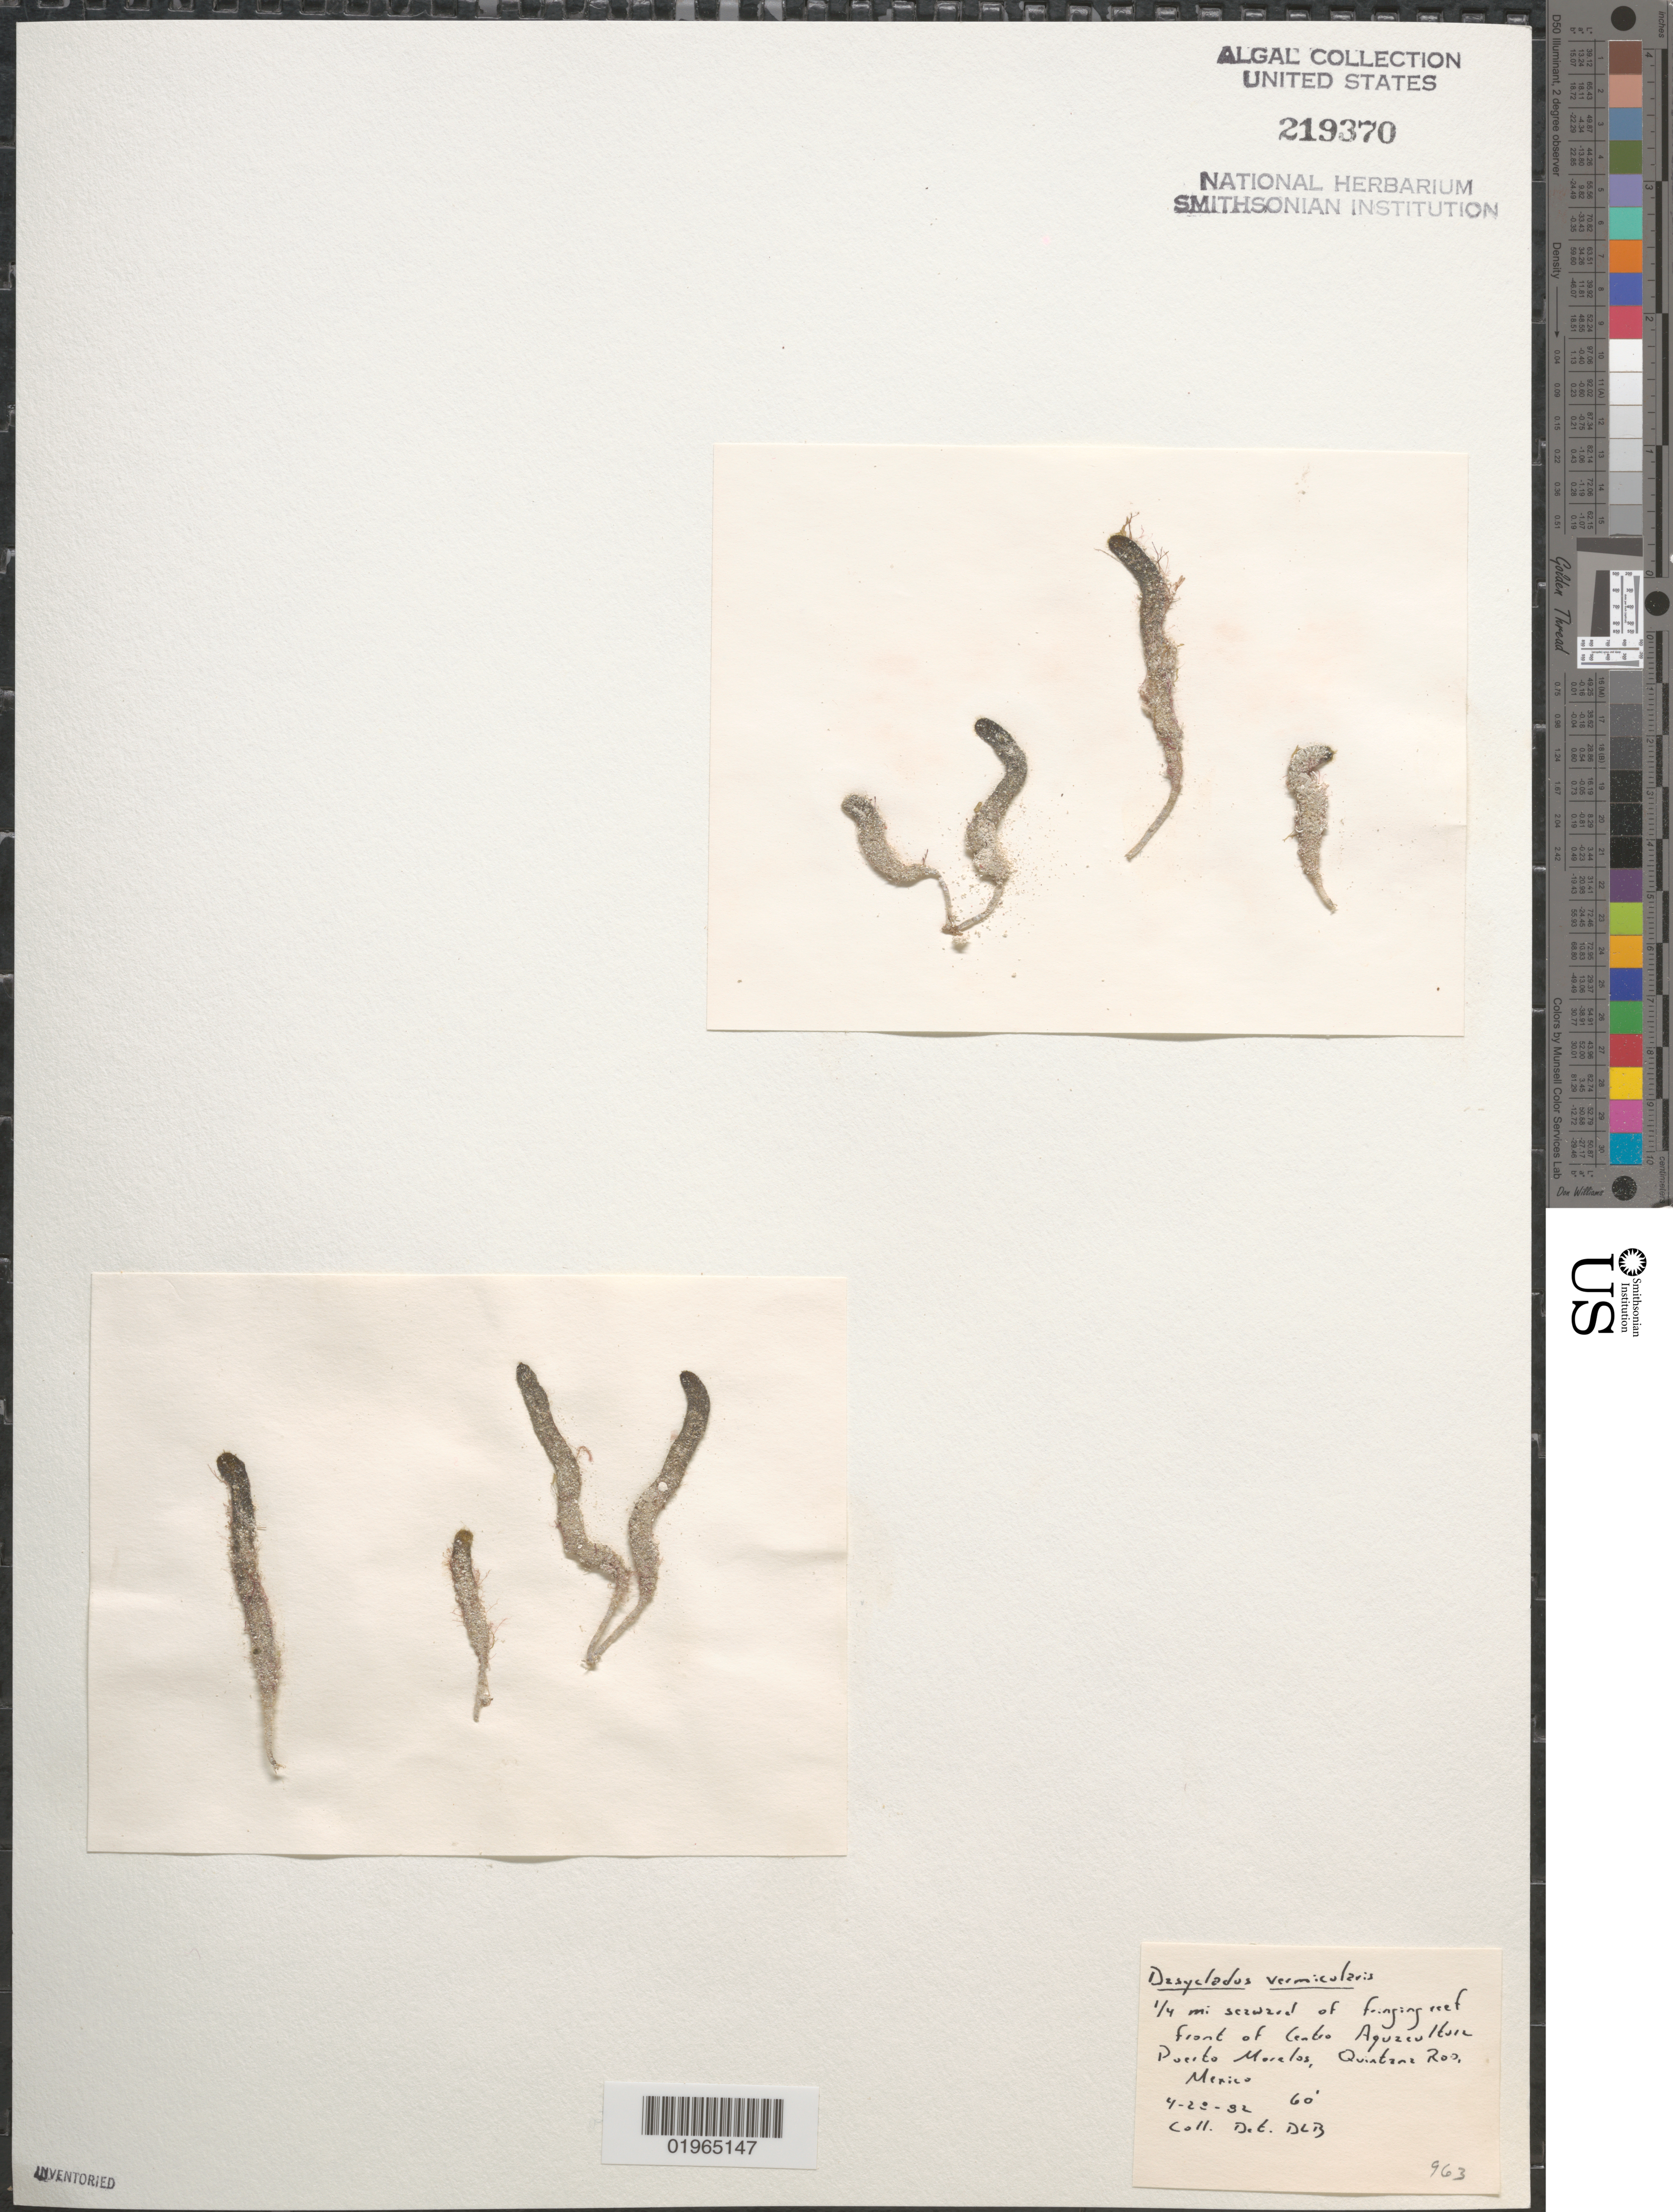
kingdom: Plantae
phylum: Chlorophyta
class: Ulvophyceae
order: Dasycladales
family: Dasycladaceae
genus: Dasycladus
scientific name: Dasycladus vermicularis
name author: (Scop.) Krasser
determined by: Ballantine, D. L.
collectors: D.L. Ballantine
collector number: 963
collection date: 1982-04-28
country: Mexico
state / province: Quintana Roo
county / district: Puerto Morelos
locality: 1/4 mi seaward of fringing reef front of Centro Aquacultura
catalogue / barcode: US 219370